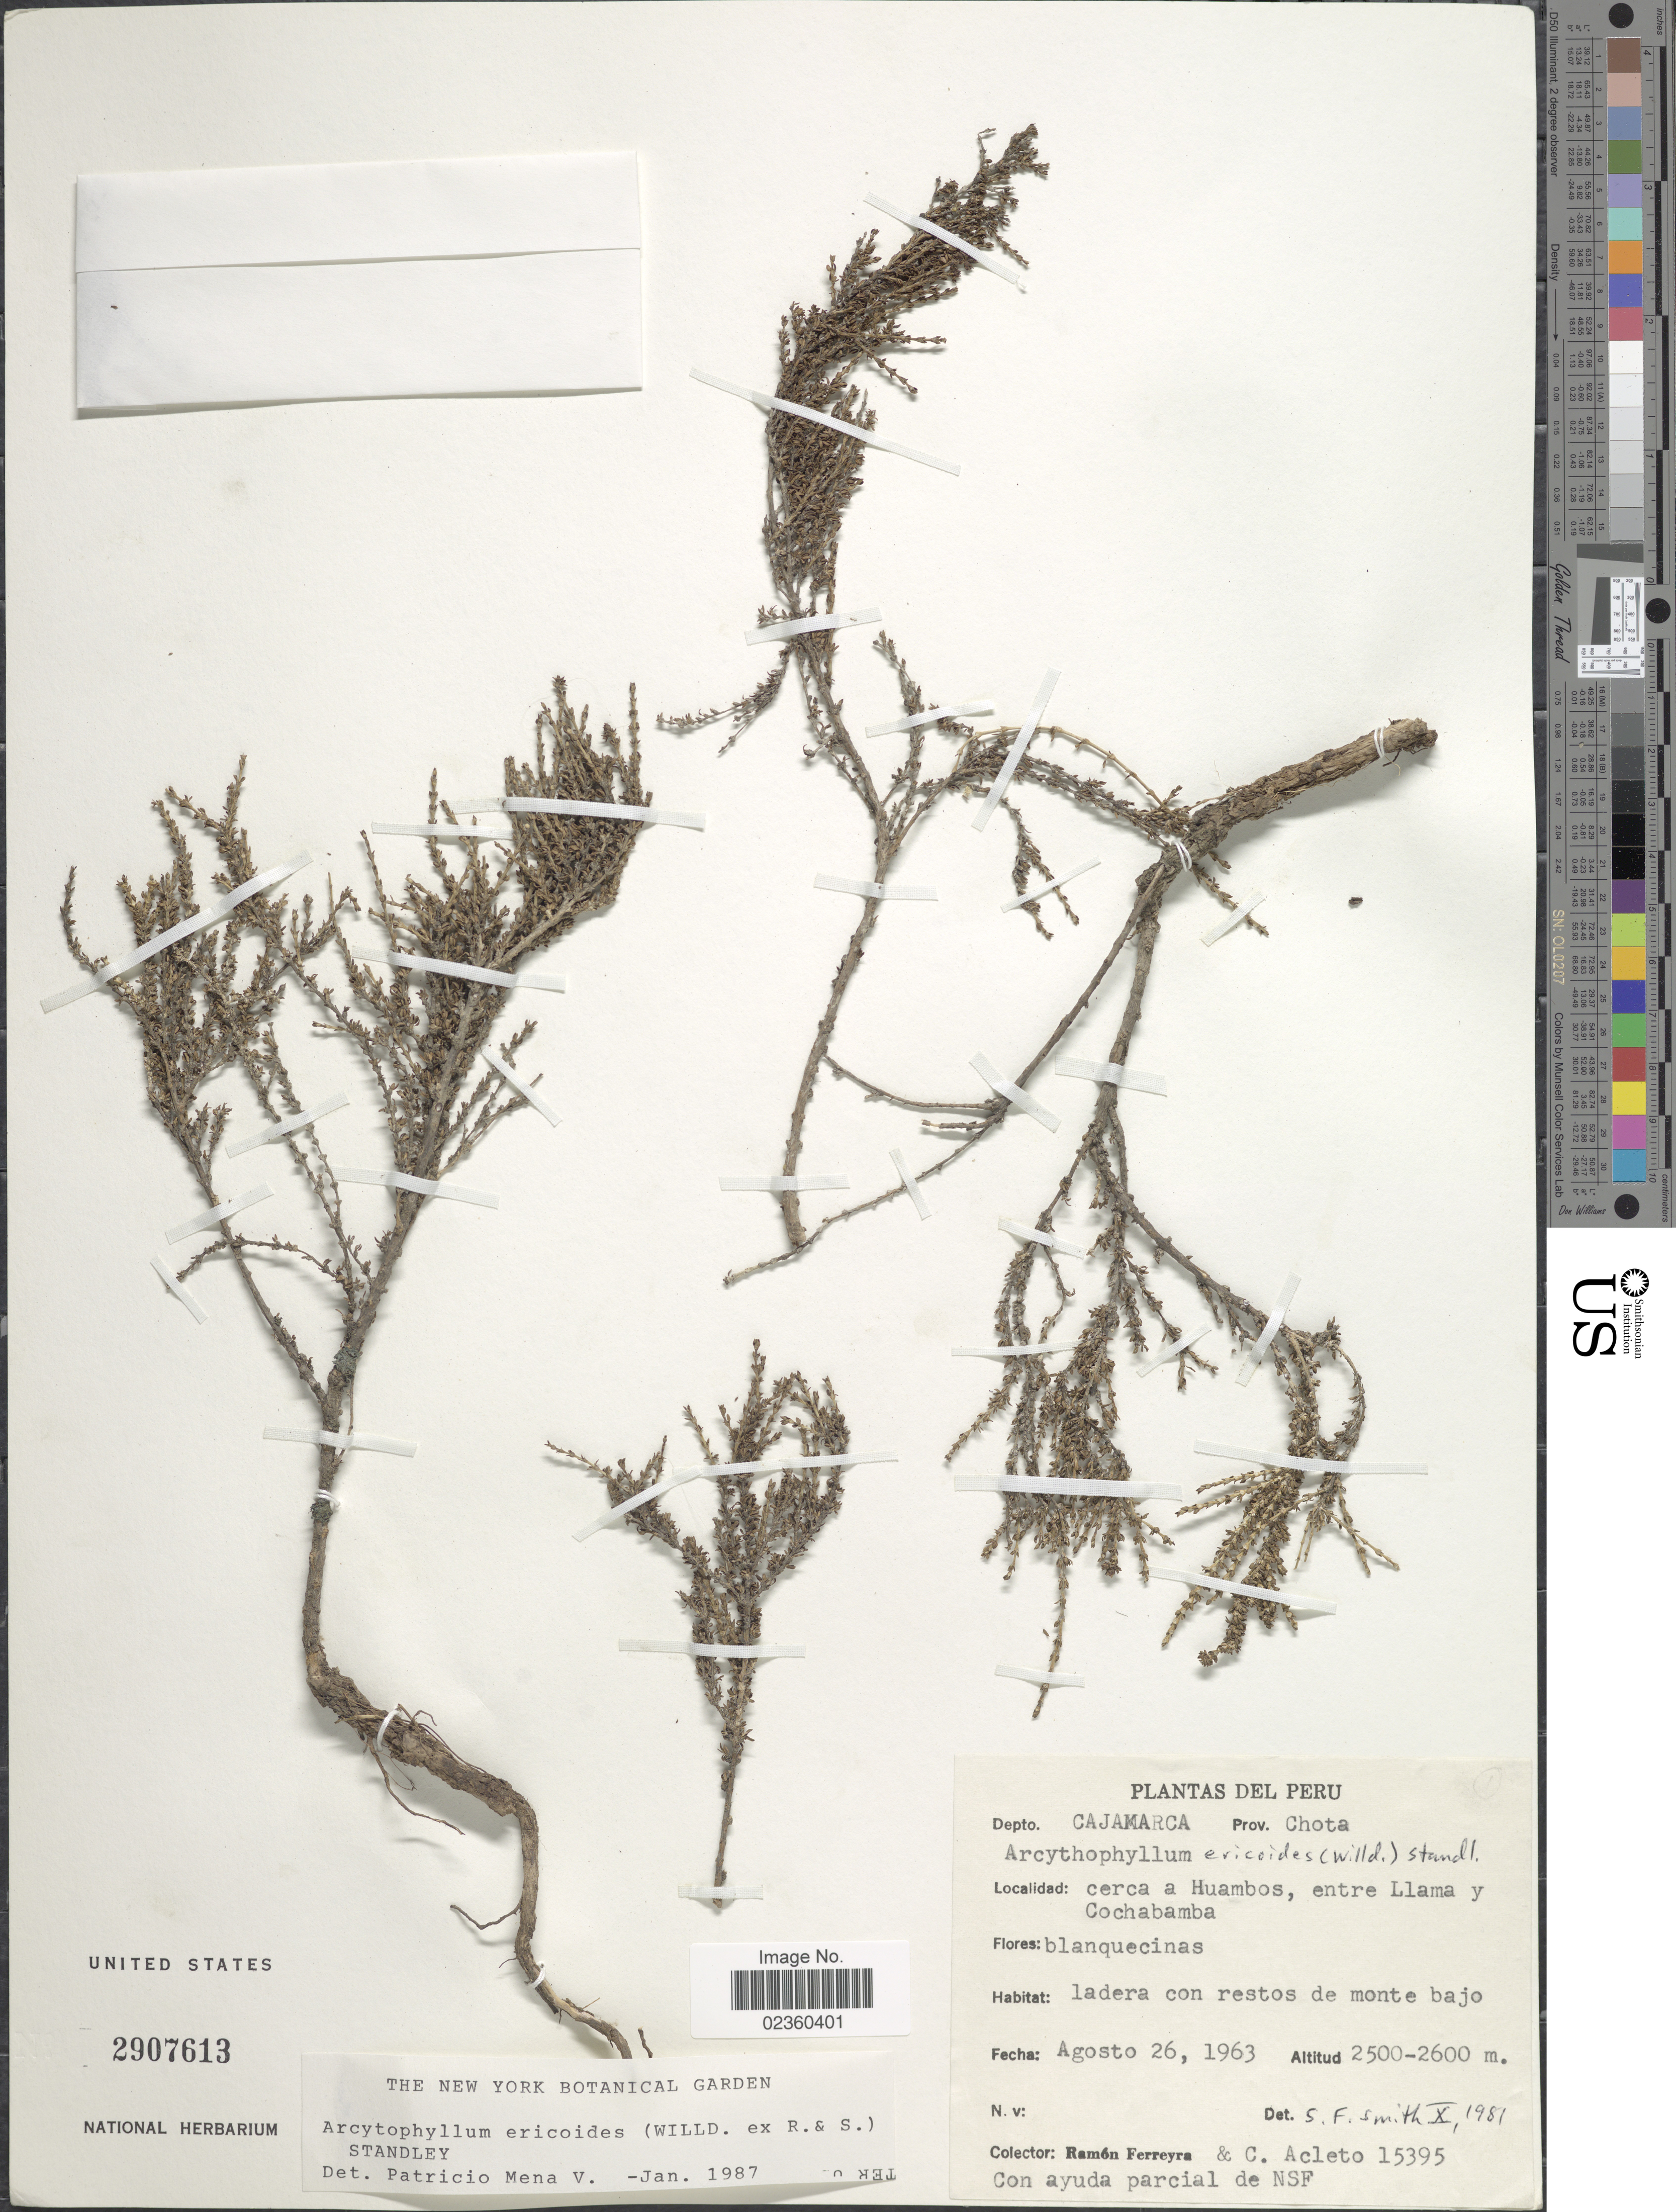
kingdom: Plantae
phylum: Tracheophyta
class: Magnoliopsida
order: Gentianales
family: Rubiaceae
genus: Arcytophyllum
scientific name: Arcytophyllum ericoides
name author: (Willd. ex Roem. & Schult.) Standl.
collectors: R. A. Ferreyra & C. Acleto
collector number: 15395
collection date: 1963-08-26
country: Peru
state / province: Cajamarca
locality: Depto. Cajamarca, prov. Chota, cerca a Huambos, entre Llama y Cochabamba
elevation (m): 2500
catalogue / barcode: US 2907613